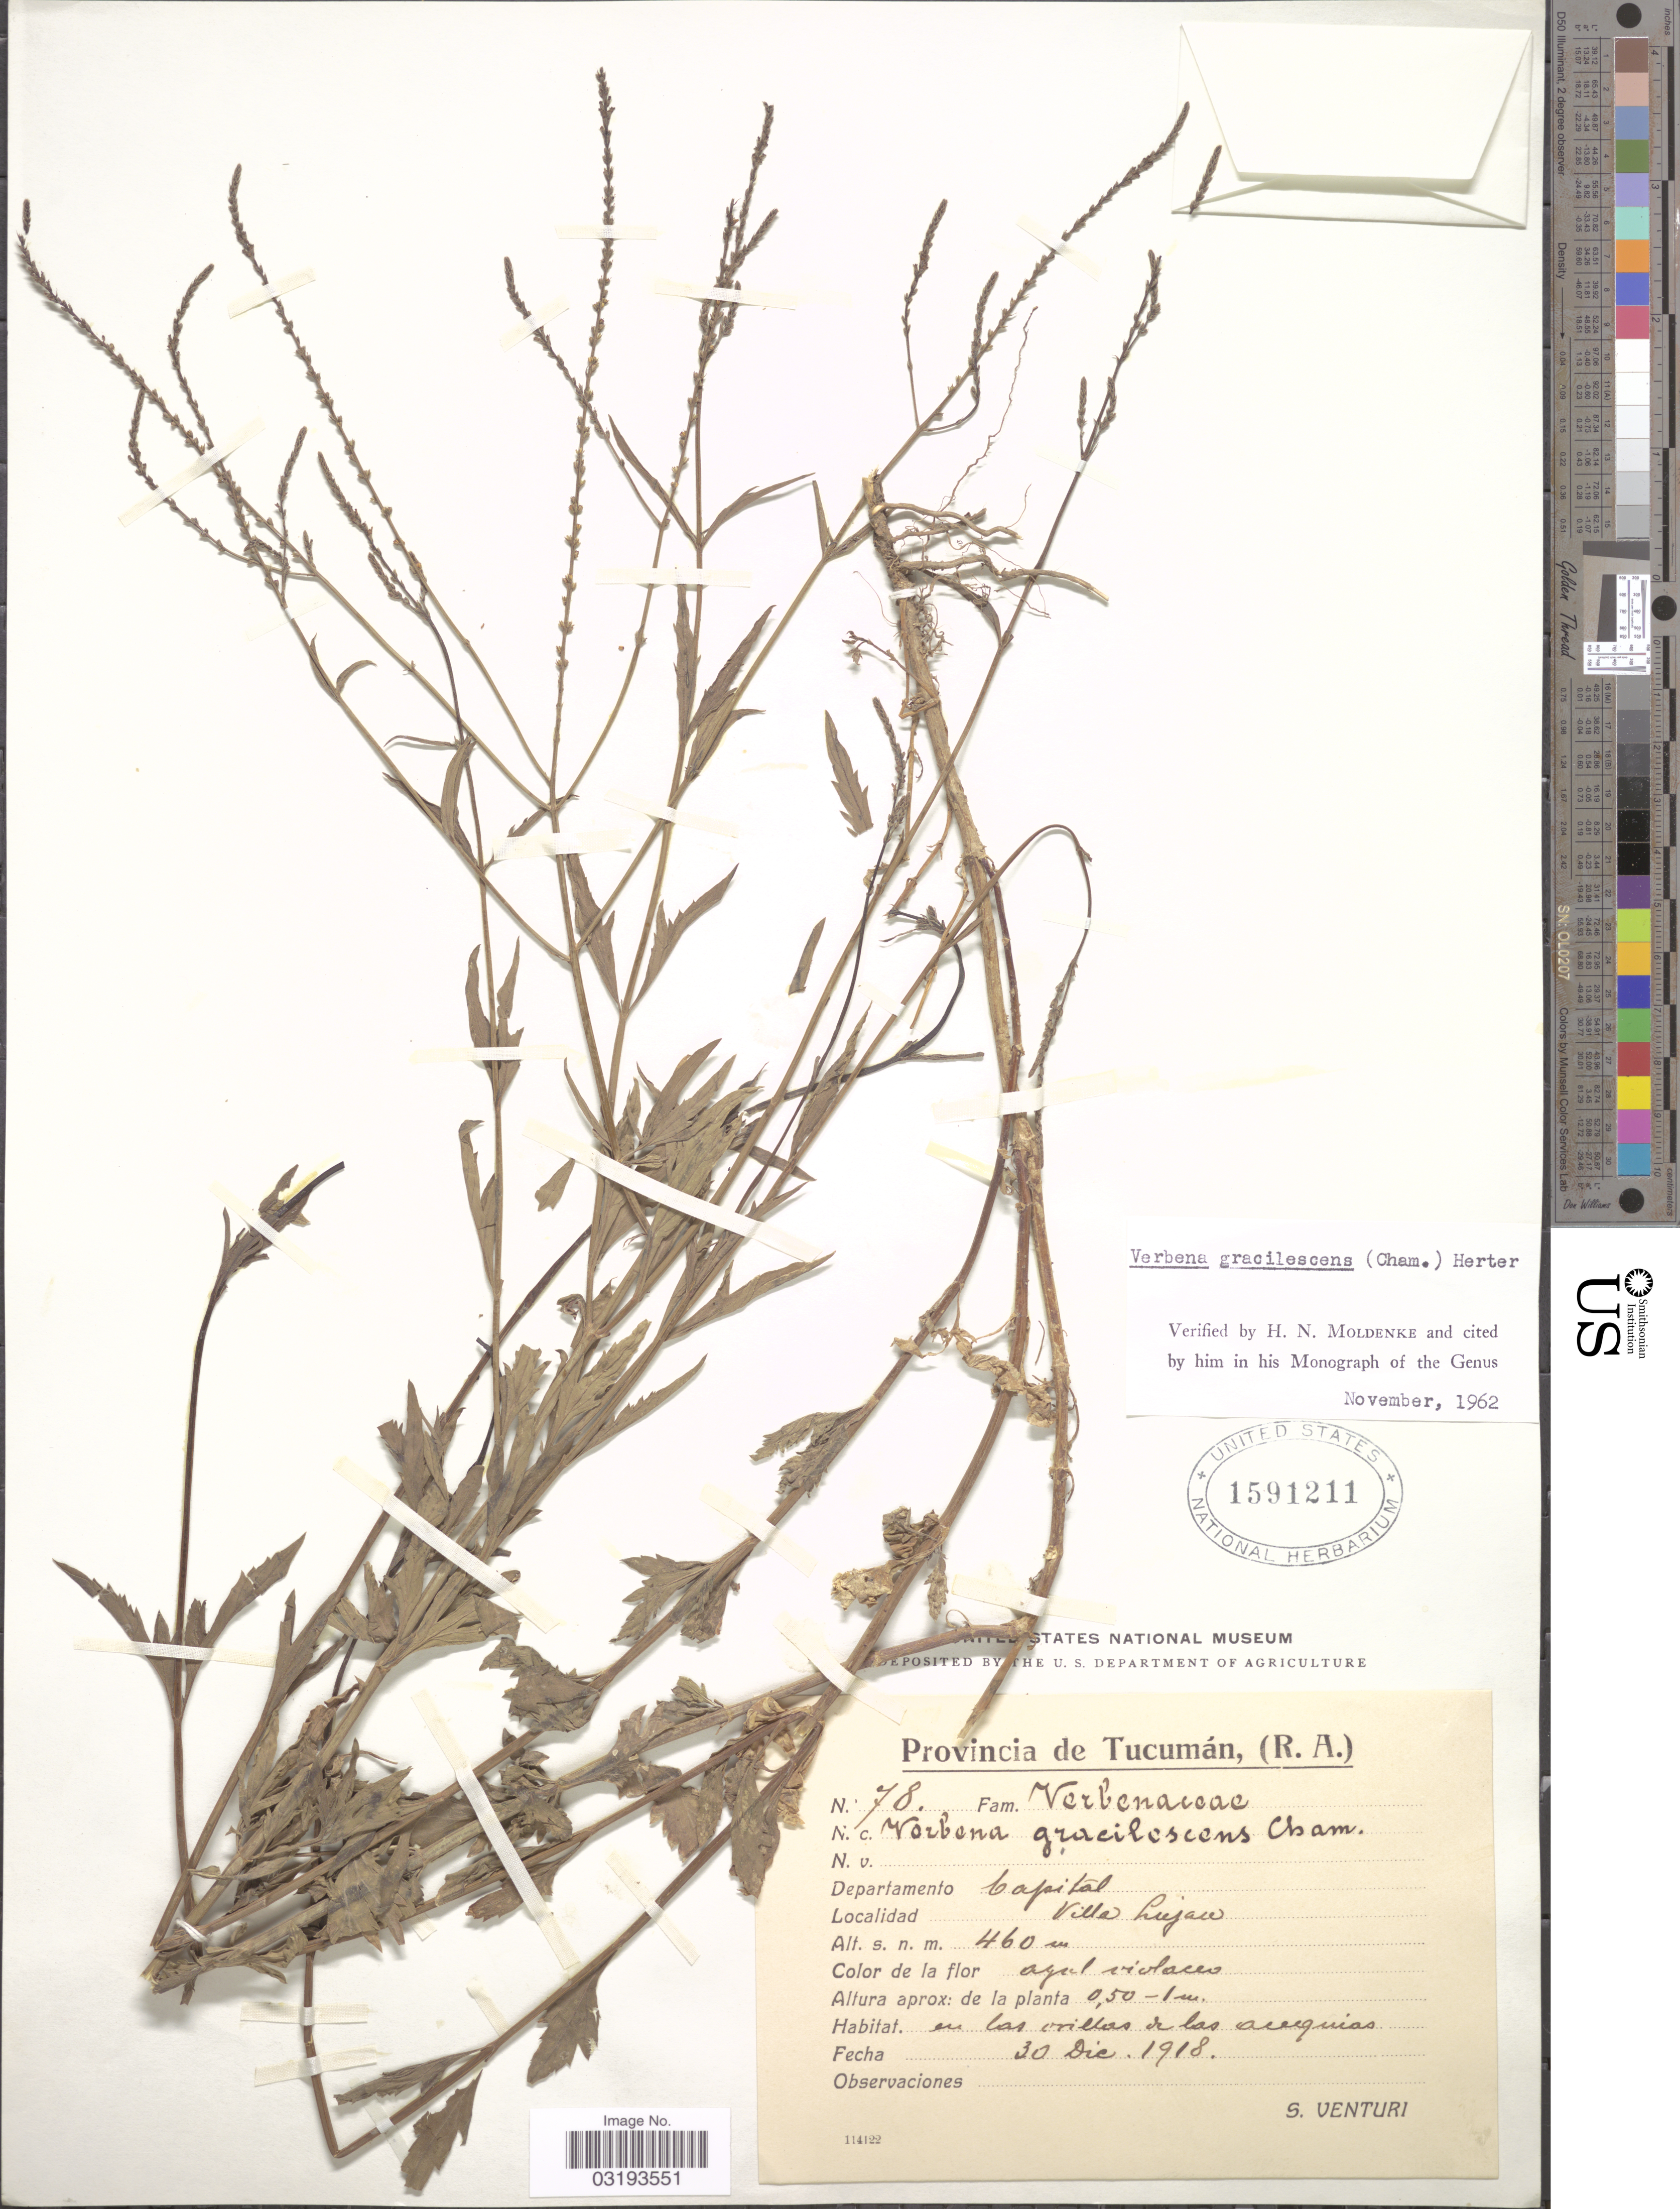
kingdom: Plantae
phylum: Tracheophyta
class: Magnoliopsida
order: Lamiales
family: Verbenaceae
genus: Verbena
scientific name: Verbena gracilescens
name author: (Cham.) Herter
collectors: S. Venturi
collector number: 78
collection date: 1918-12-30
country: Argentina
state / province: Tucuman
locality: Departamento Capital. Villa Lujan.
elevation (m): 460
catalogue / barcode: US 1591211